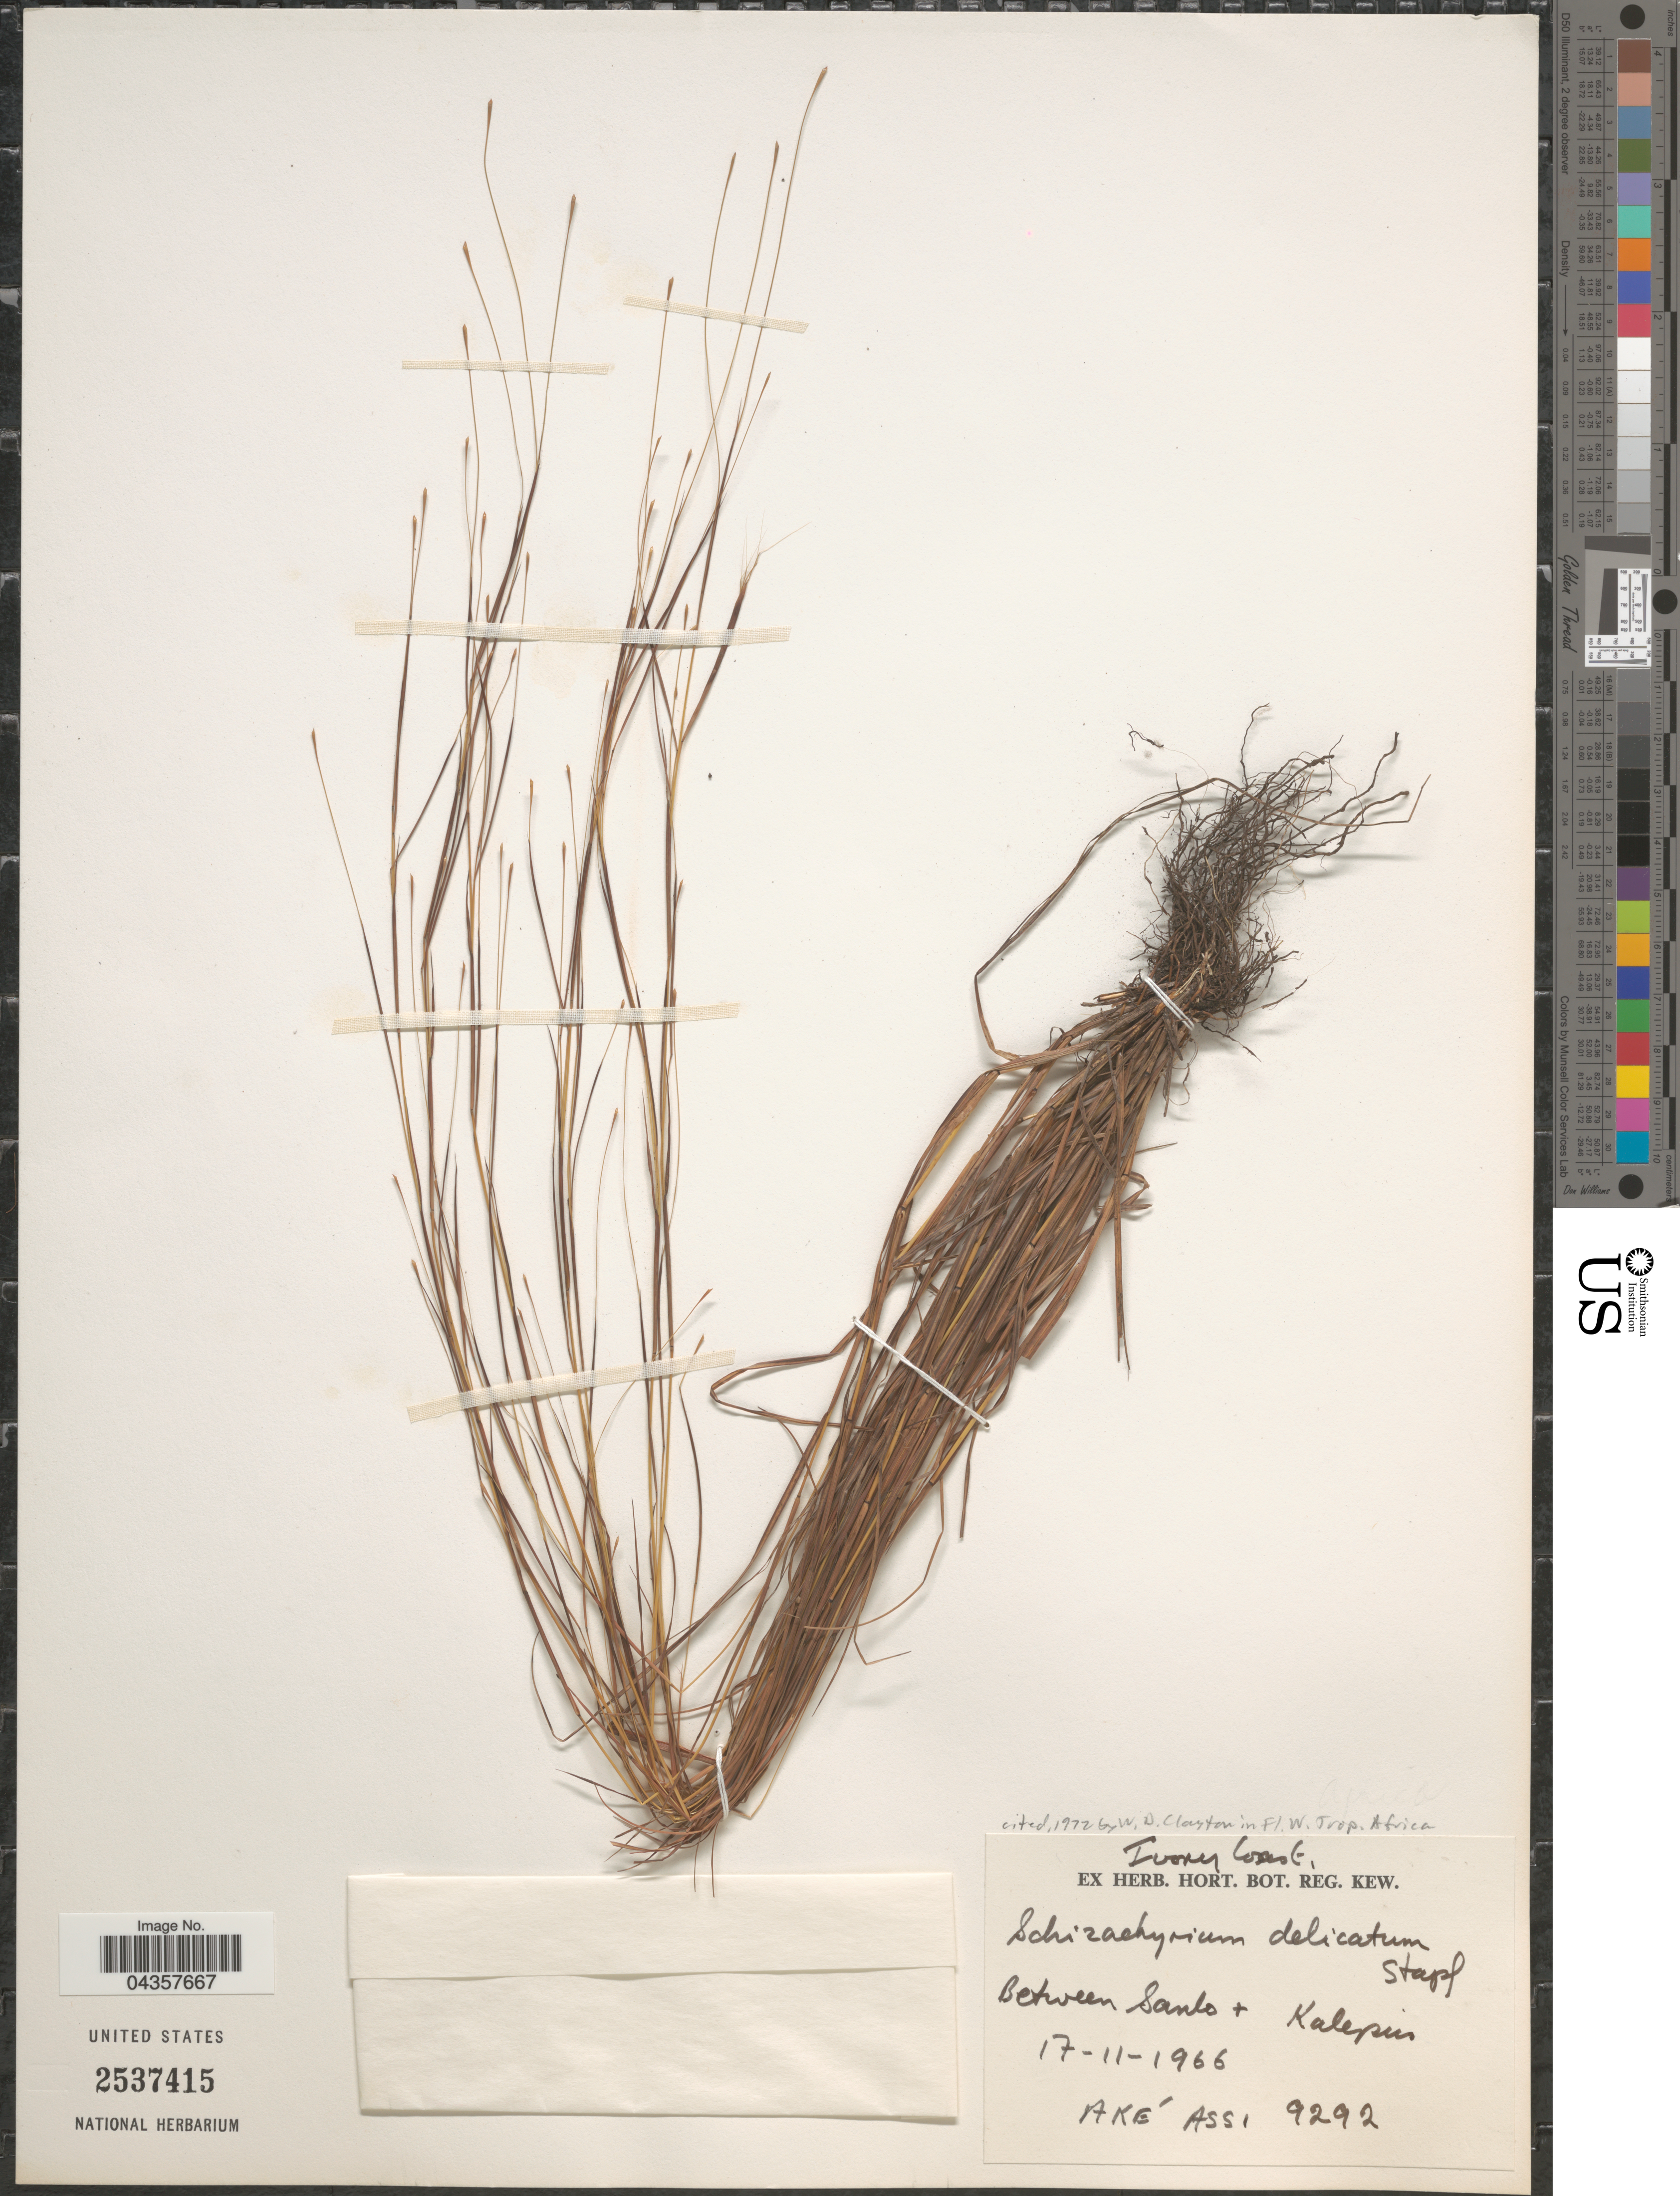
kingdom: Plantae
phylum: Tracheophyta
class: Liliopsida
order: Poales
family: Poaceae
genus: Schizachyrium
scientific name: Schizachyrium delicatum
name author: Stapf in Prain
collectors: A. Assi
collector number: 9292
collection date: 1966-11-17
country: Ivory Coast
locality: Between Santo + Kalepin.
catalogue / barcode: US 2537415